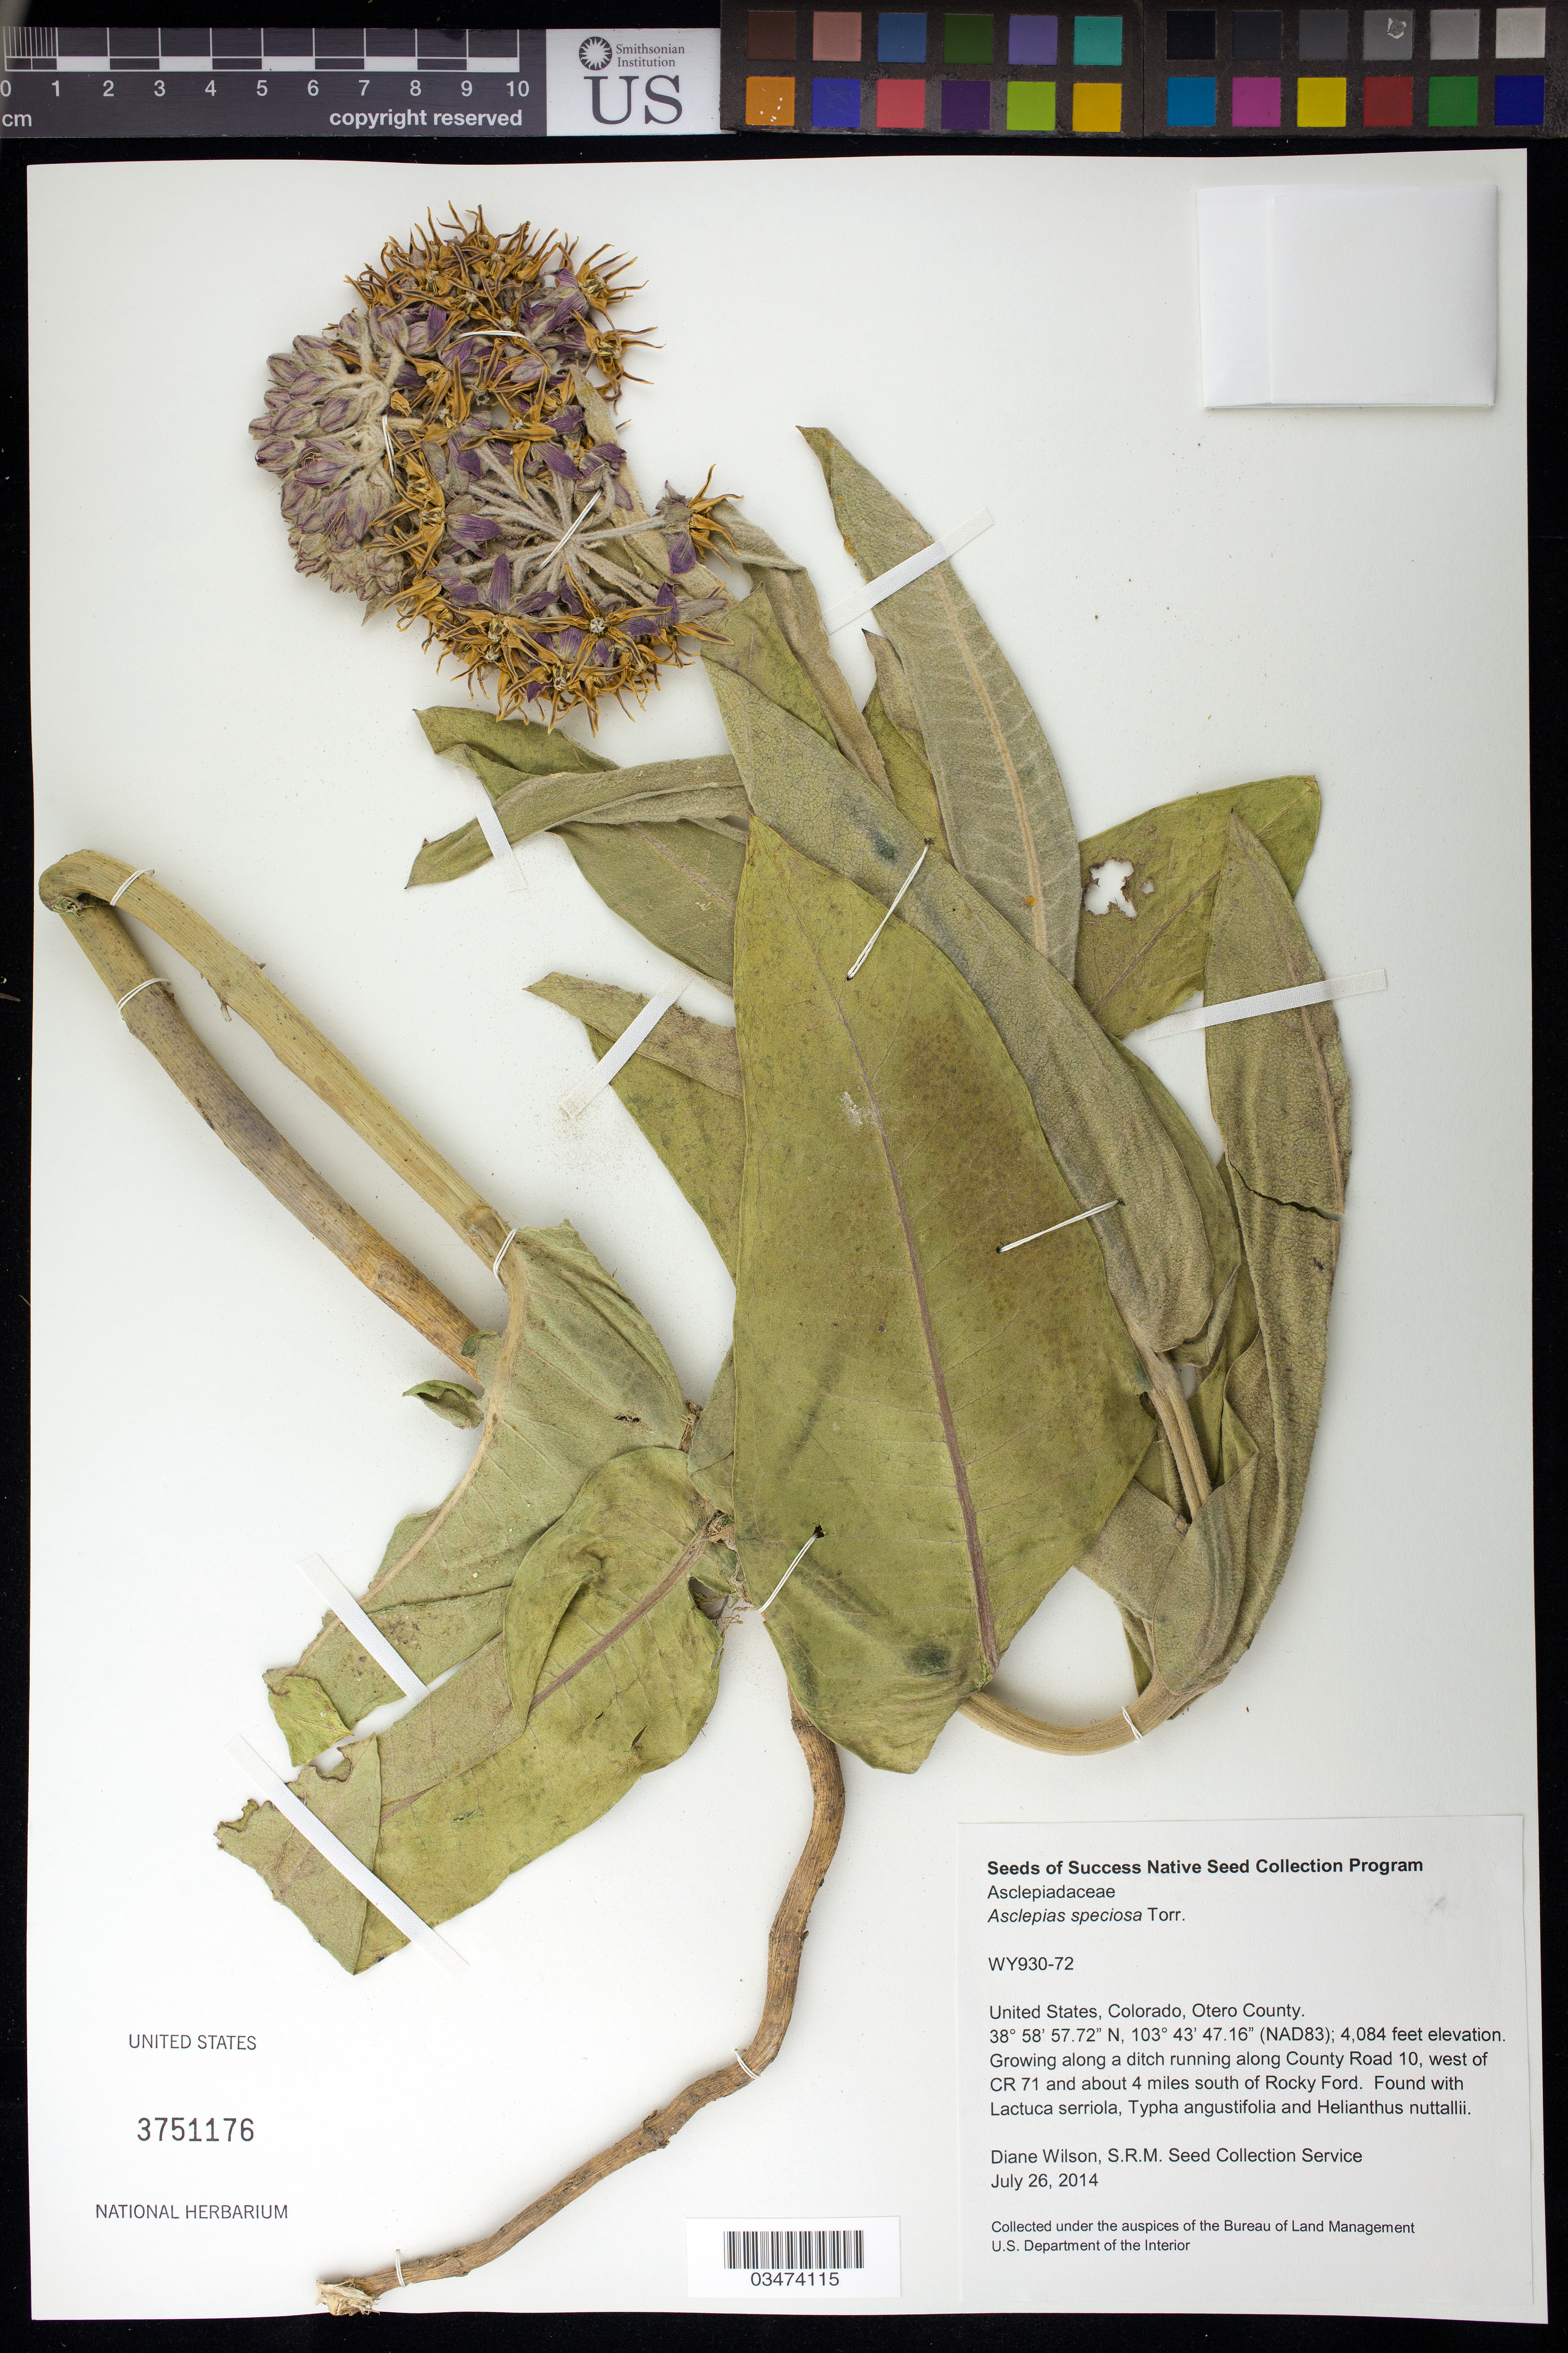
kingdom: Plantae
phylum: Tracheophyta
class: Magnoliopsida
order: Gentianales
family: Apocynaceae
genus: Asclepias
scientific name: Asclepias speciosa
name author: Torr.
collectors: D. Wilson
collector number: WY930-72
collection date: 2014-07-26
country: United States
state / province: Colorado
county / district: Otero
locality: Along County Rd. 10, W of CR 71 and about 4 miles S of Rocky Ford.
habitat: Found with Lactuca serriola, Typha angustifolia and Helianthus nuttallii.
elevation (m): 1245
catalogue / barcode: US 3751176